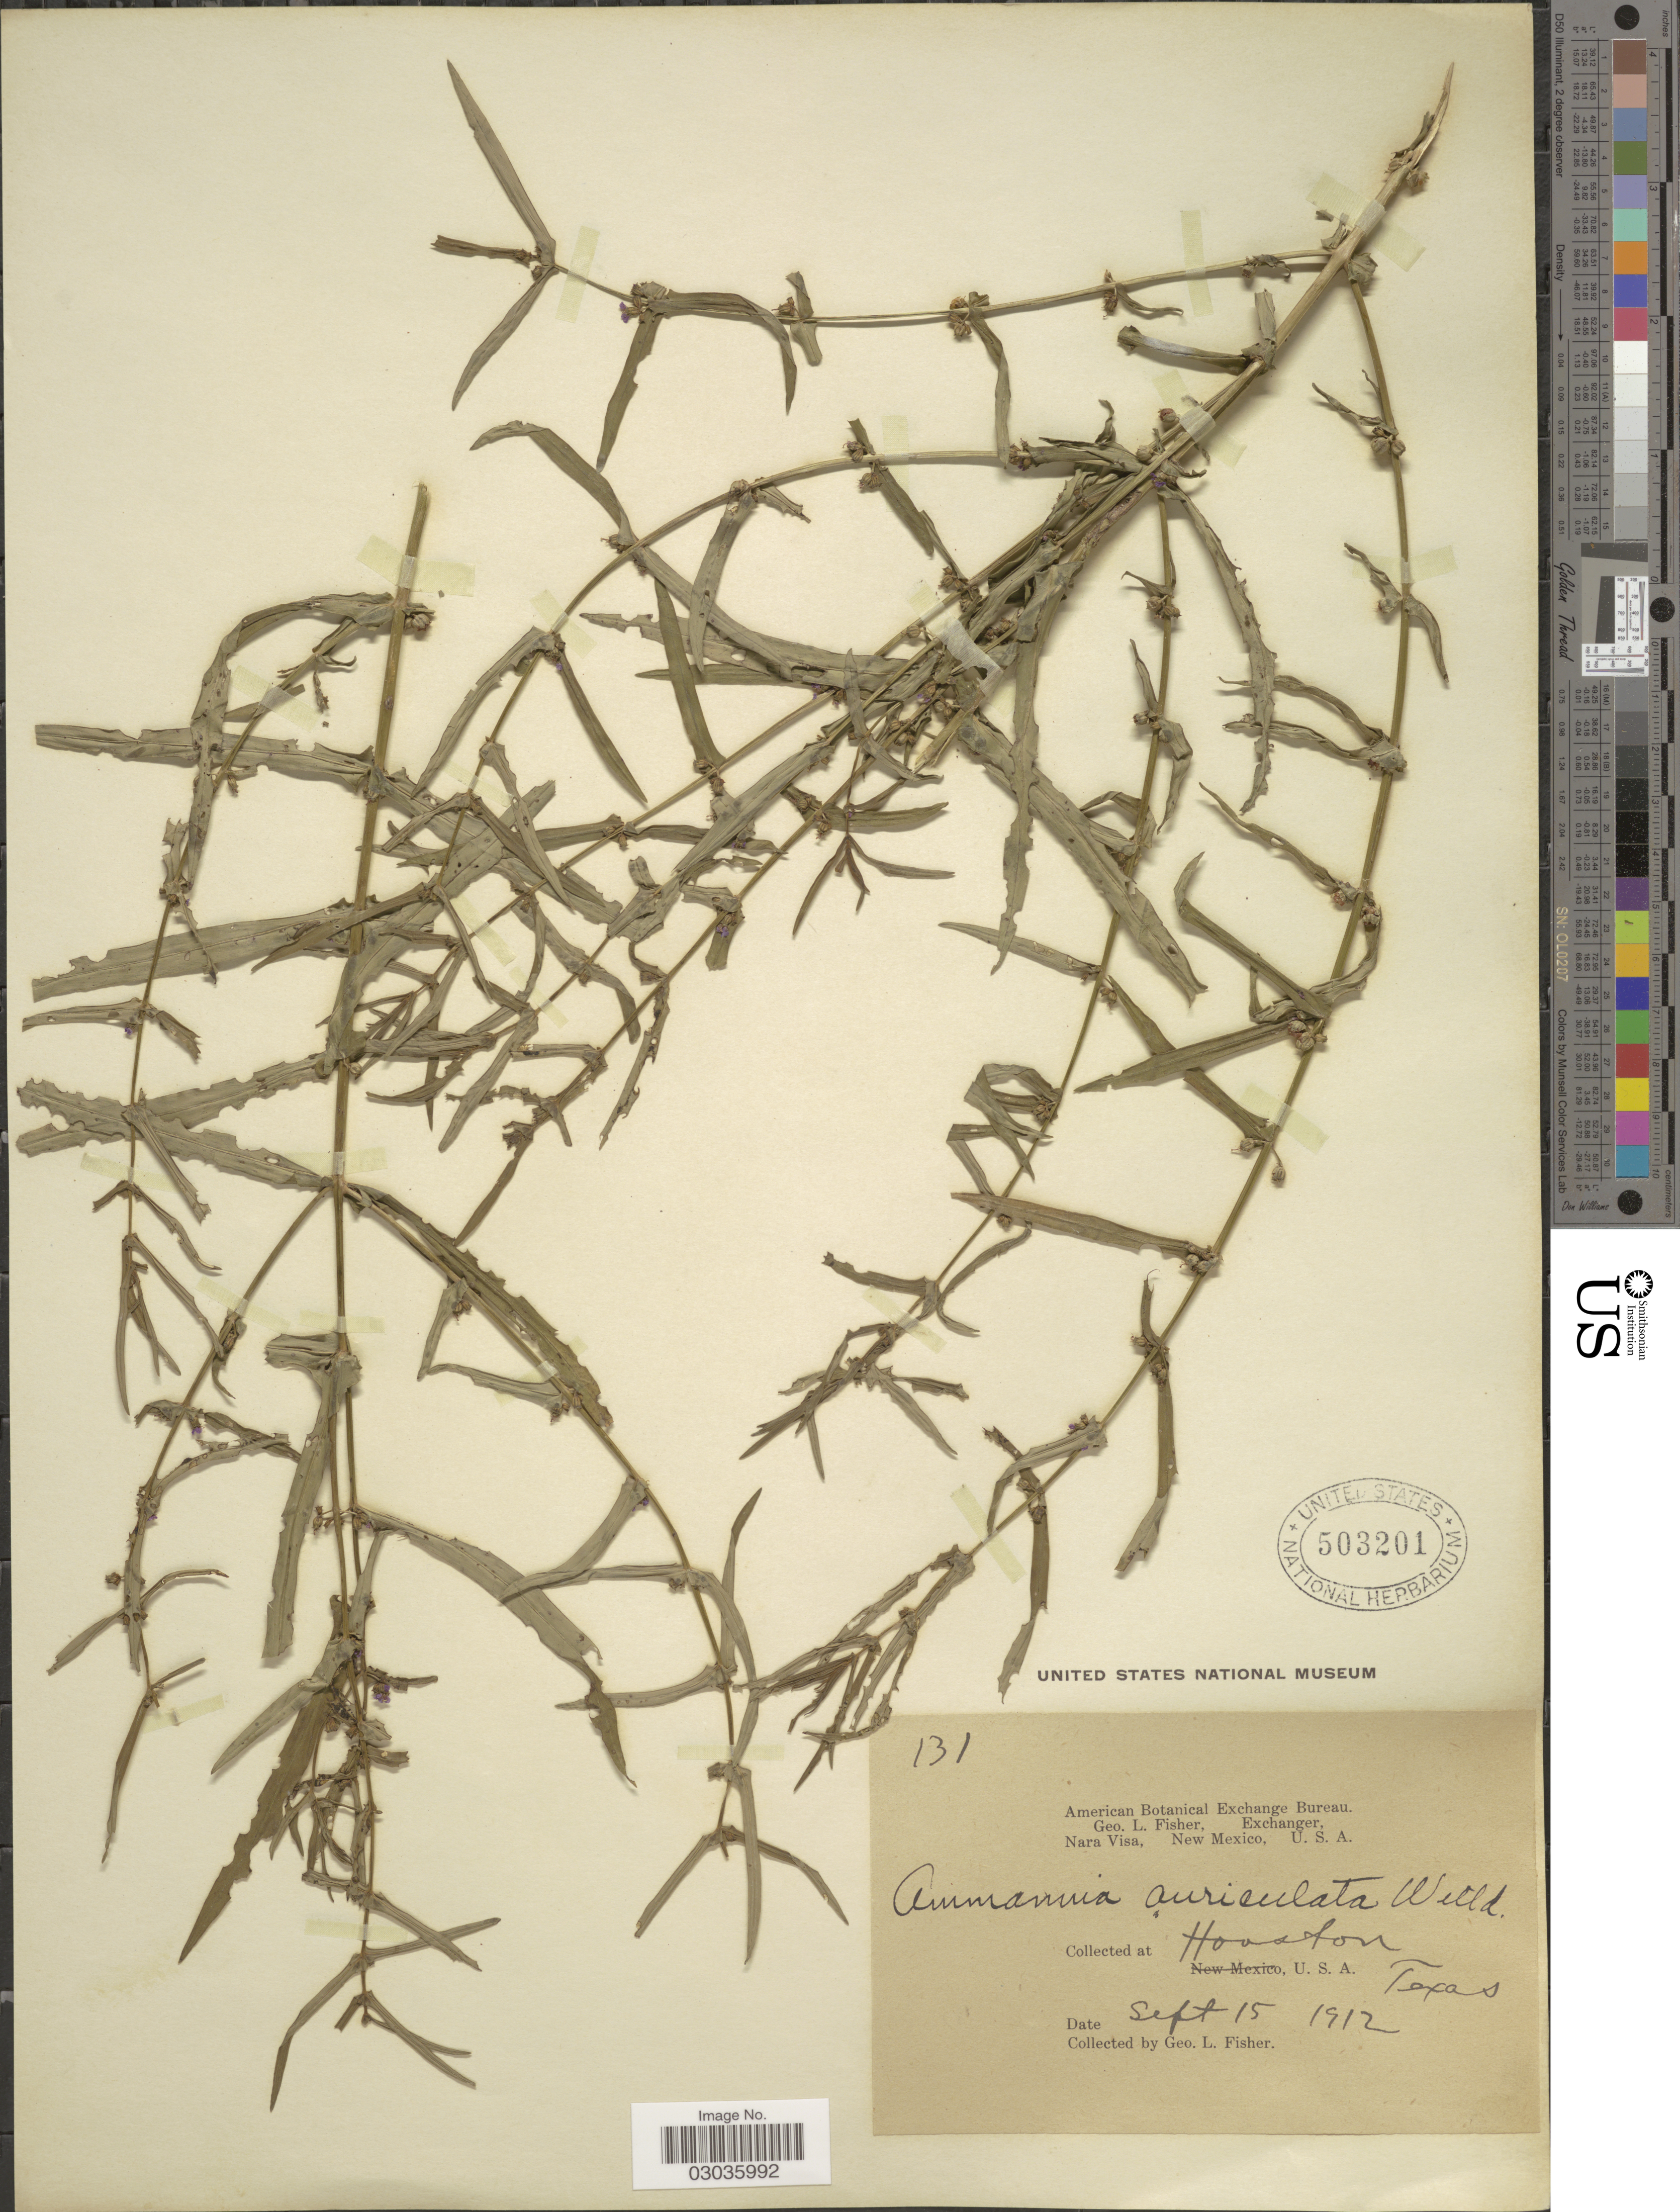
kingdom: Plantae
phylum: Tracheophyta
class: Magnoliopsida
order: Myrtales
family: Lythraceae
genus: Ammannia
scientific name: Ammannia auriculata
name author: Willd.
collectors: G. L. Fisher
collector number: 131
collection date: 1912-09-15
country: United States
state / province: Texas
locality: Houston.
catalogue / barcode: US 503201